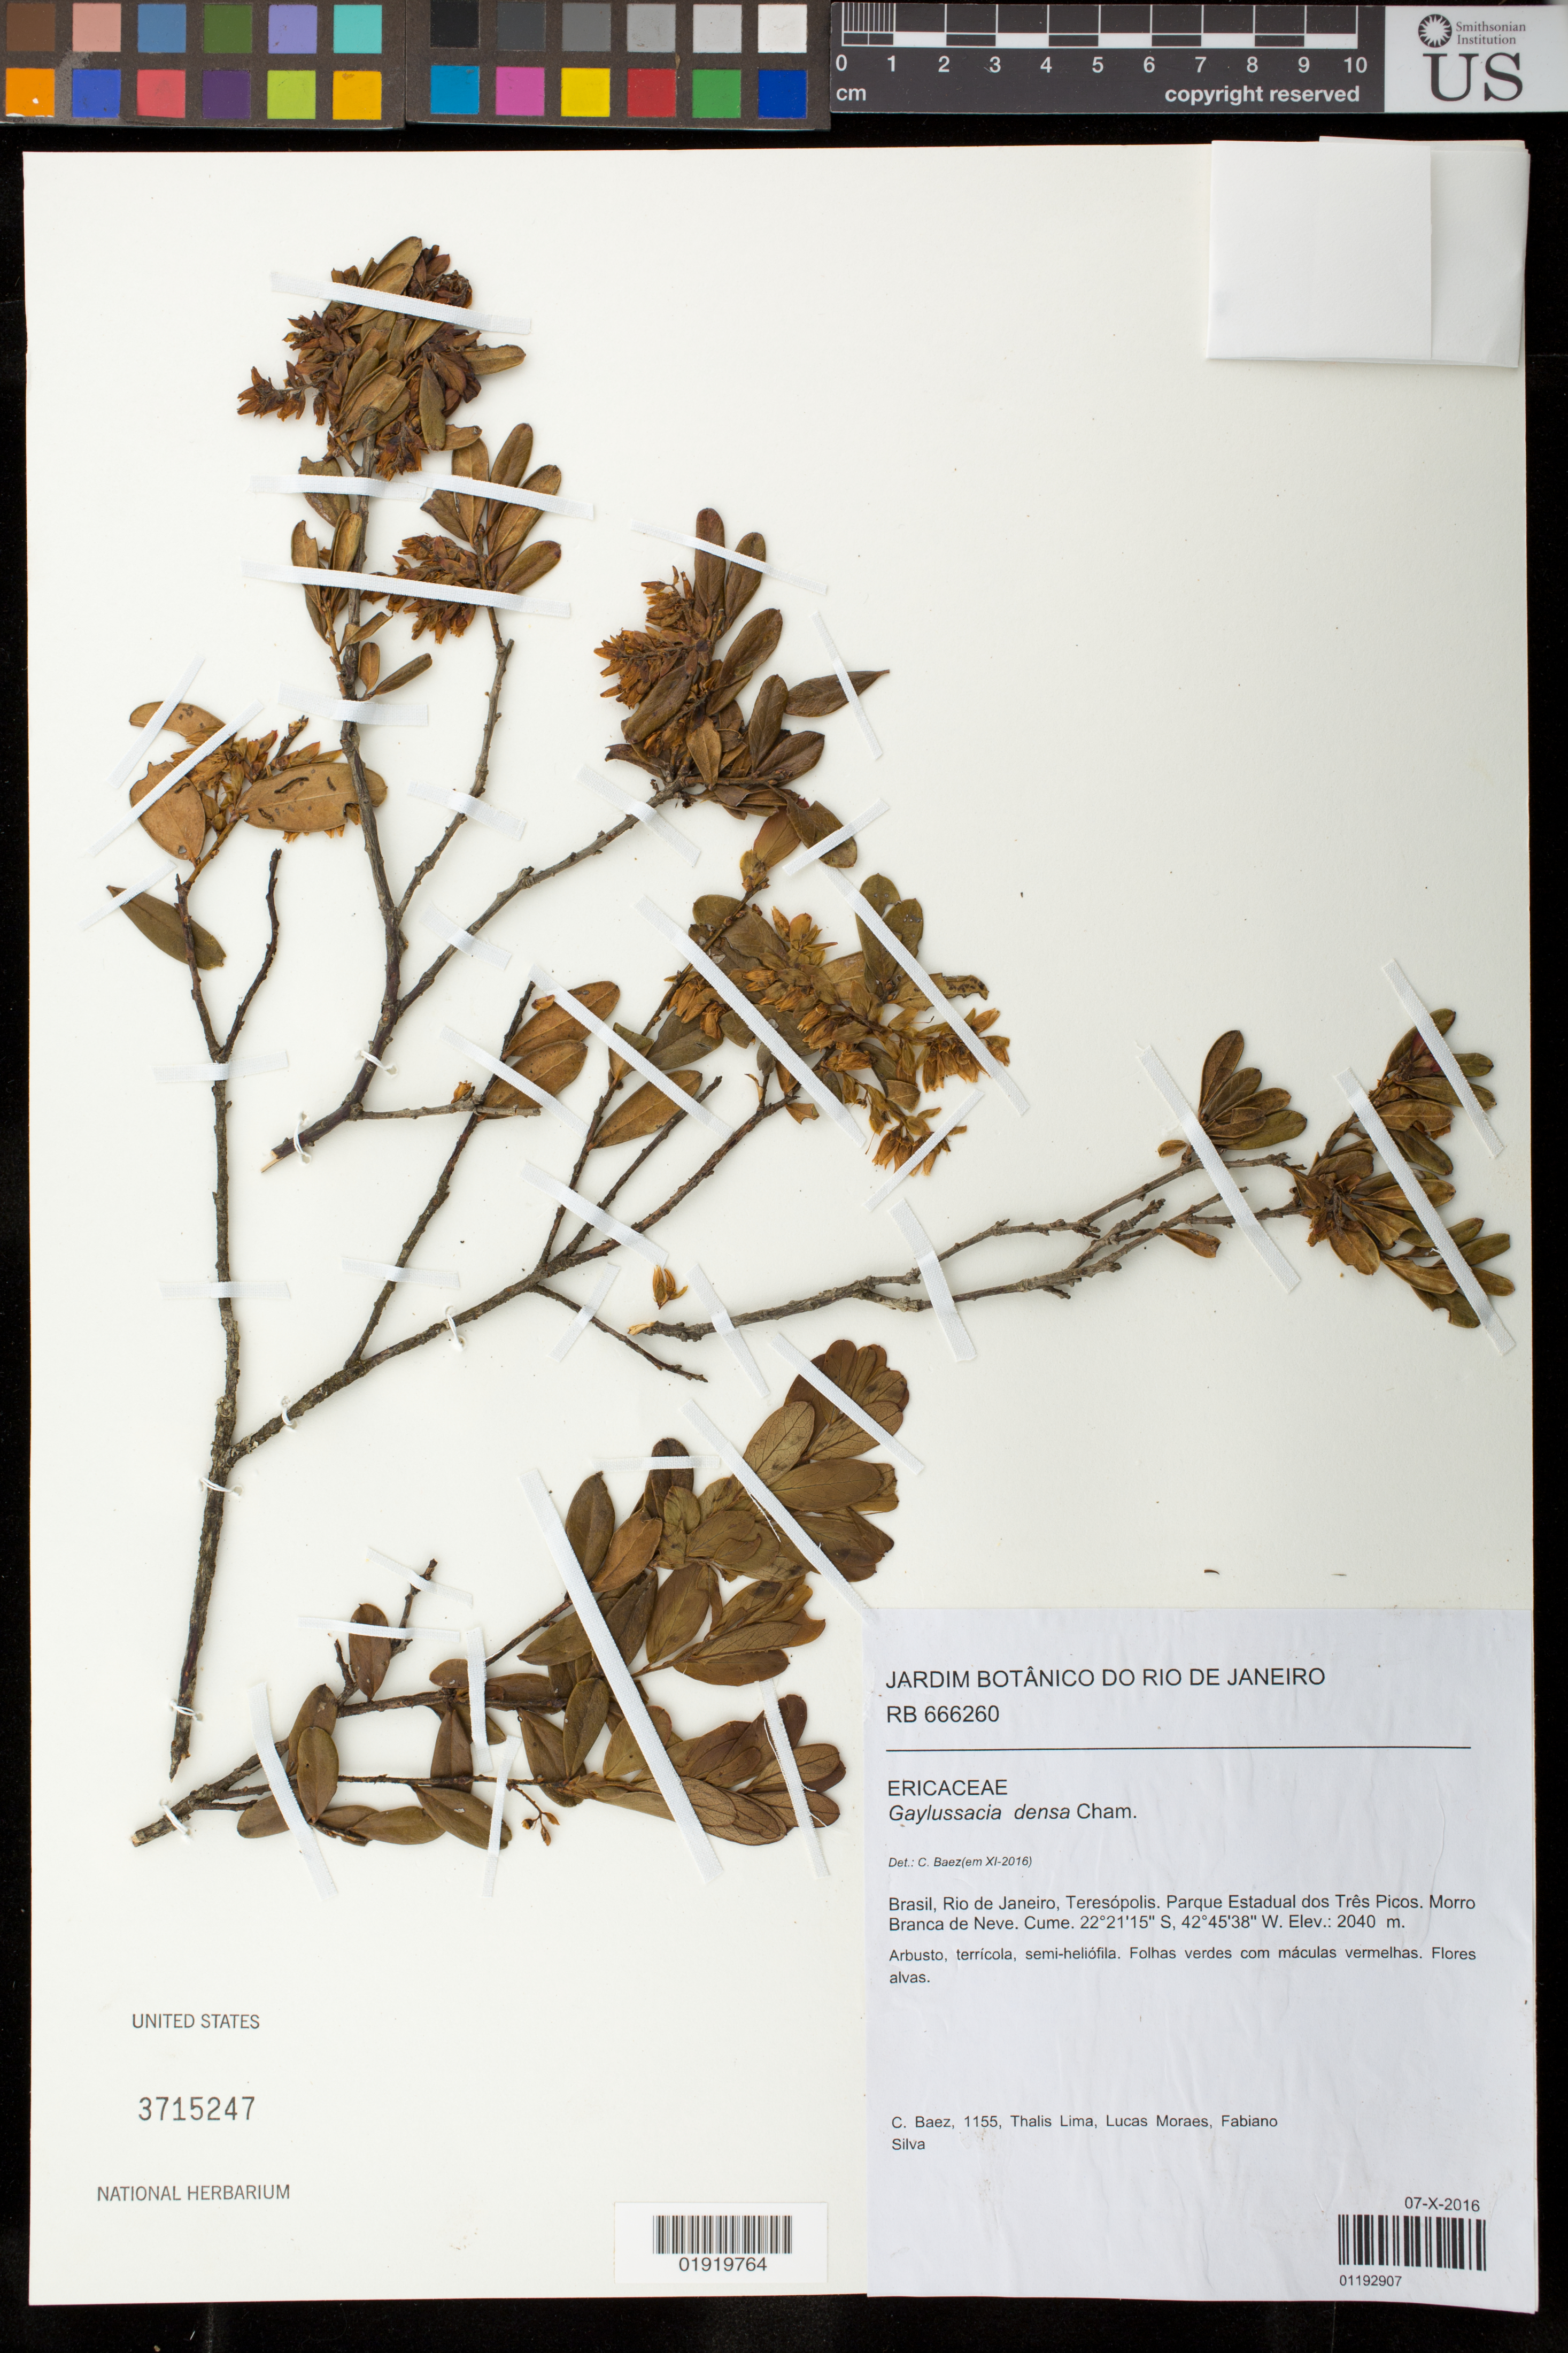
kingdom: Plantae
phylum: Tracheophyta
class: Magnoliopsida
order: Ericales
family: Ericaceae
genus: Gaylussacia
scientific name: Gaylussacia densa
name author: Cham.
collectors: C. Baez, T. Lima, L. Moraes & F. Silva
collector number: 1155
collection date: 2016-10-07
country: Brazil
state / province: Rio de Janeiro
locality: Rio de Janeiro, Teresópolis. Parque Estadual dos Três Picos. Morro Branca de Neve. Cume.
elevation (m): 2040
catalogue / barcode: US 3715247